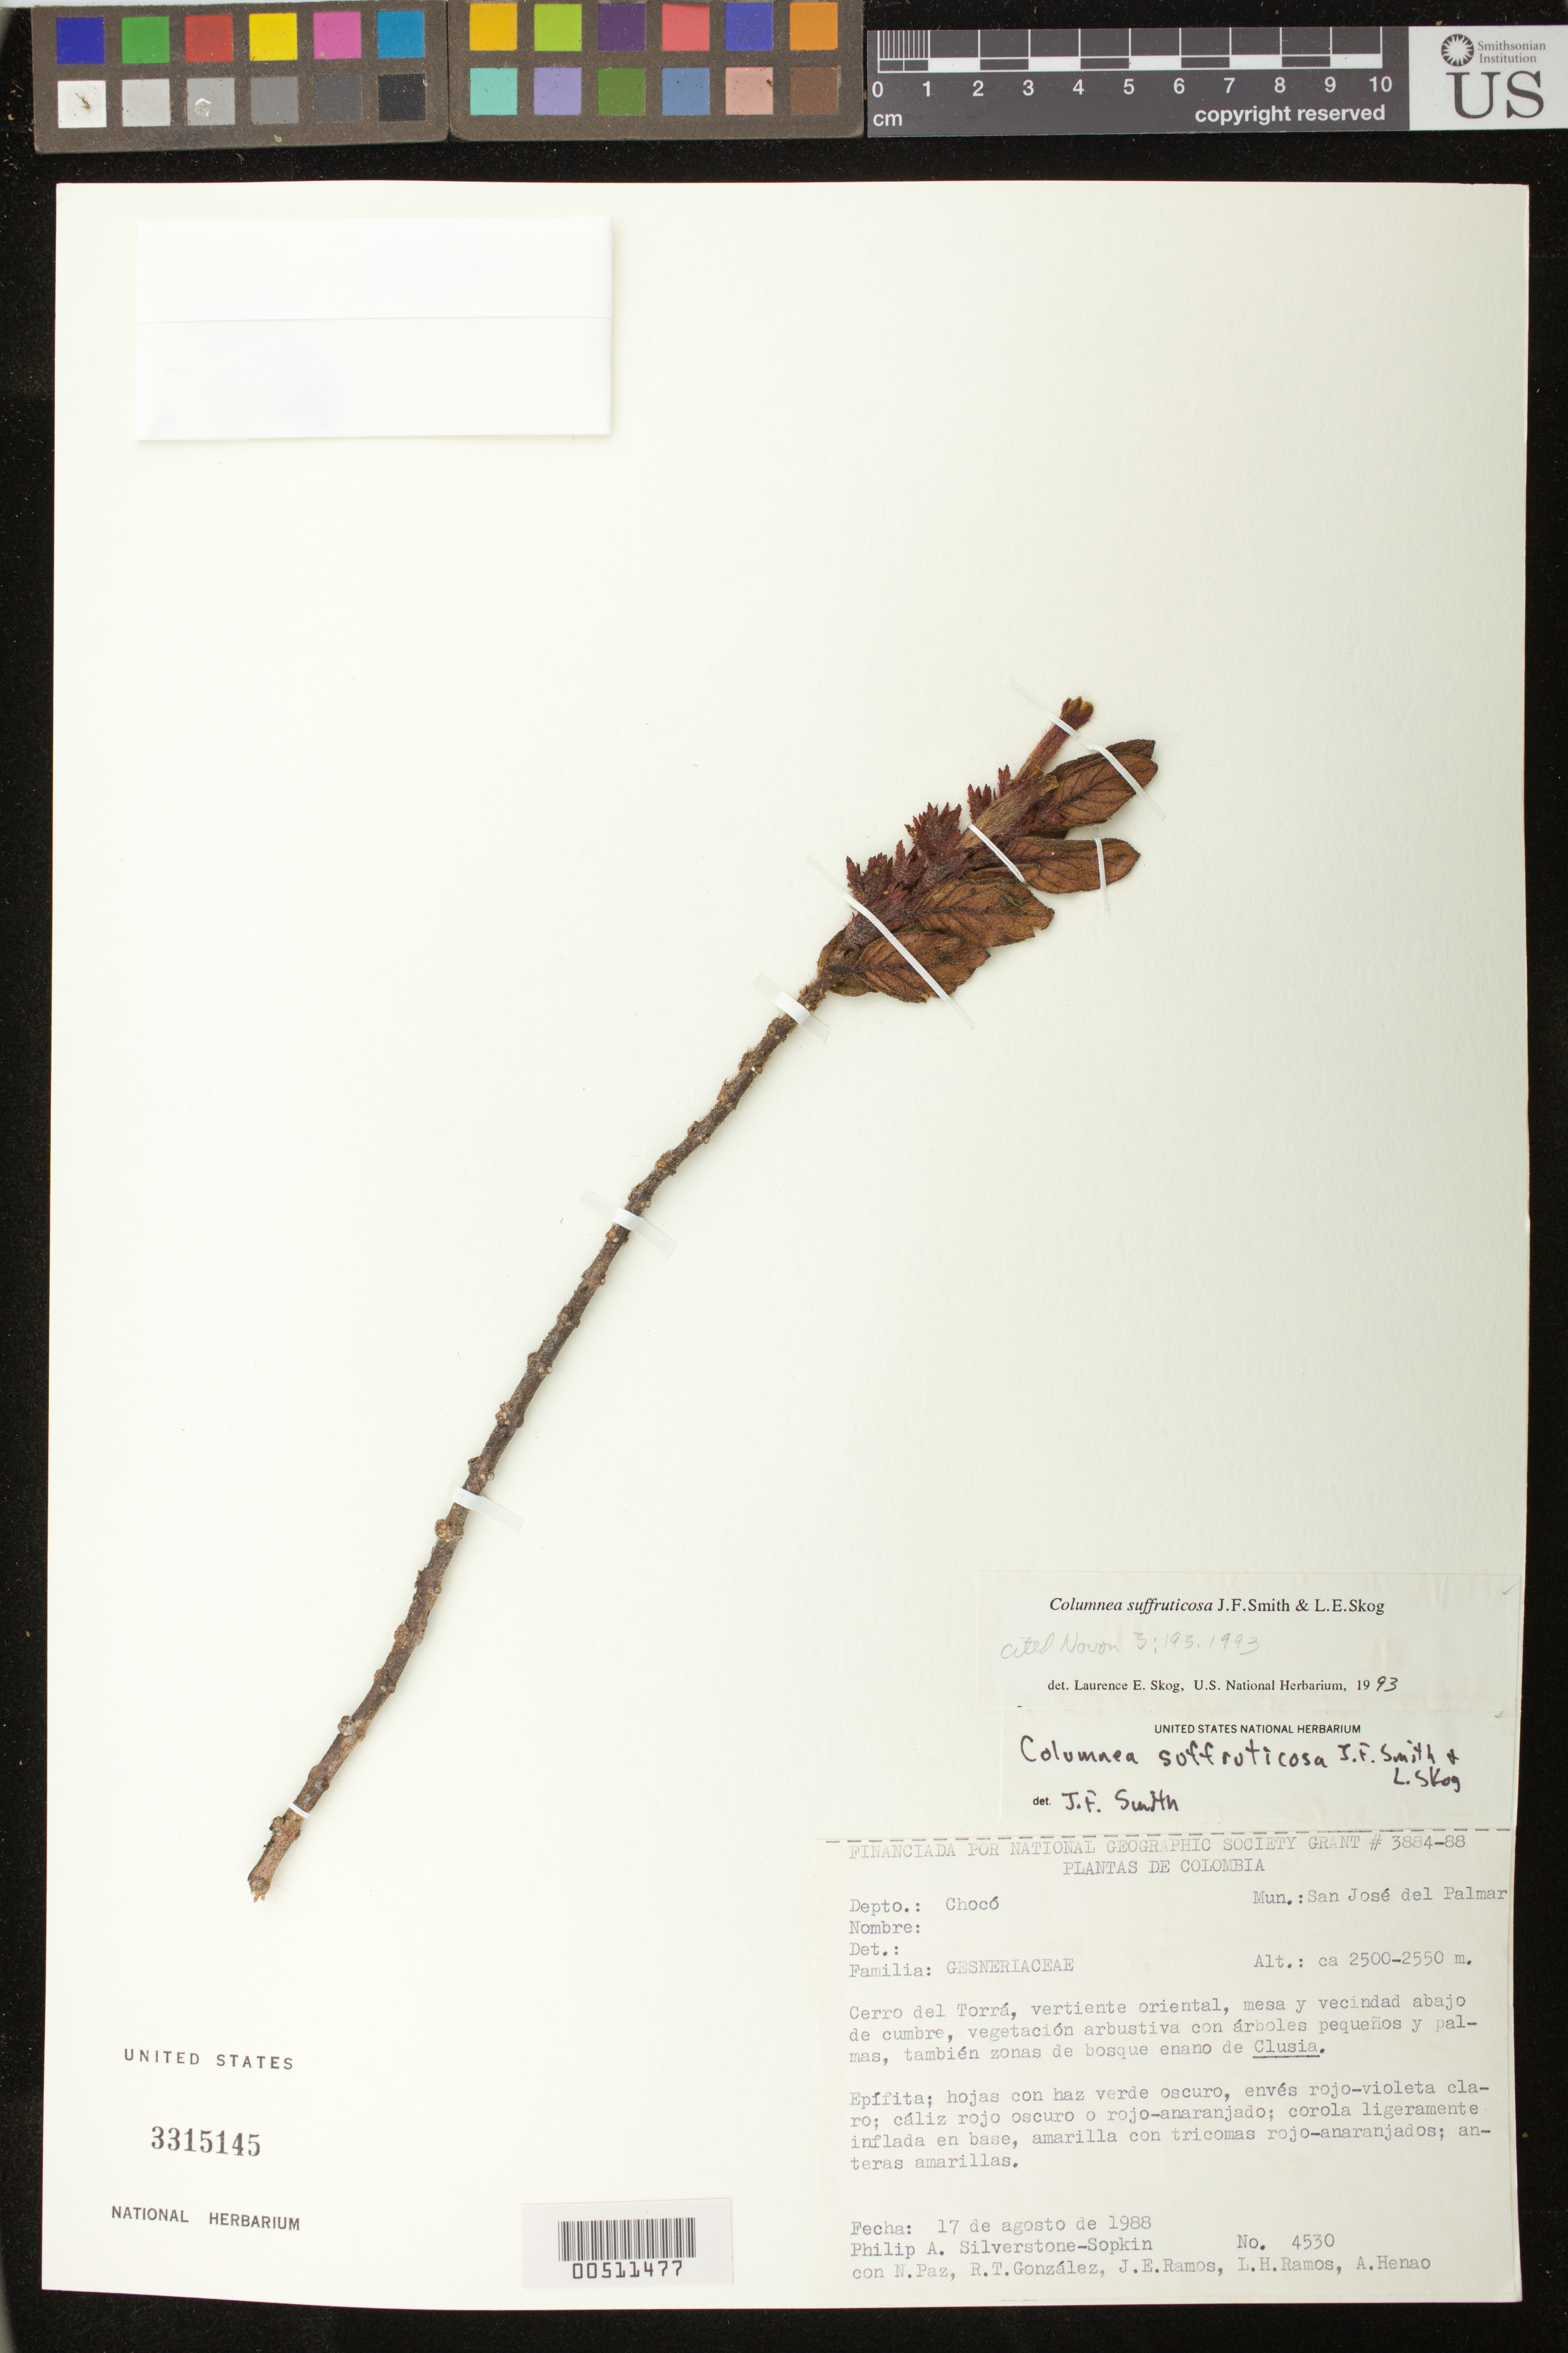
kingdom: Plantae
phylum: Tracheophyta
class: Magnoliopsida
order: Lamiales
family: Gesneriaceae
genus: Columnea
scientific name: Columnea suffruticosa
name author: J.F. Sm. & L.E. Skog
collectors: P. A. Silverstone-Sopkin, N. Paz, R. Gonzalez, J. E. Ramos, L. Ramos & A. Henao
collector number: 4530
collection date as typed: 17 Aug 1988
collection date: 1988-08-17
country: Colombia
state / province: Chocó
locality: Mpio. San José del Palmar; Cerro del Torrá, vertiente oriental, mesa y vecindad abajo de cumbre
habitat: vegetación arbustos, palmas, bosque enano de Clusia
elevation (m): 2500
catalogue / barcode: US 3315145